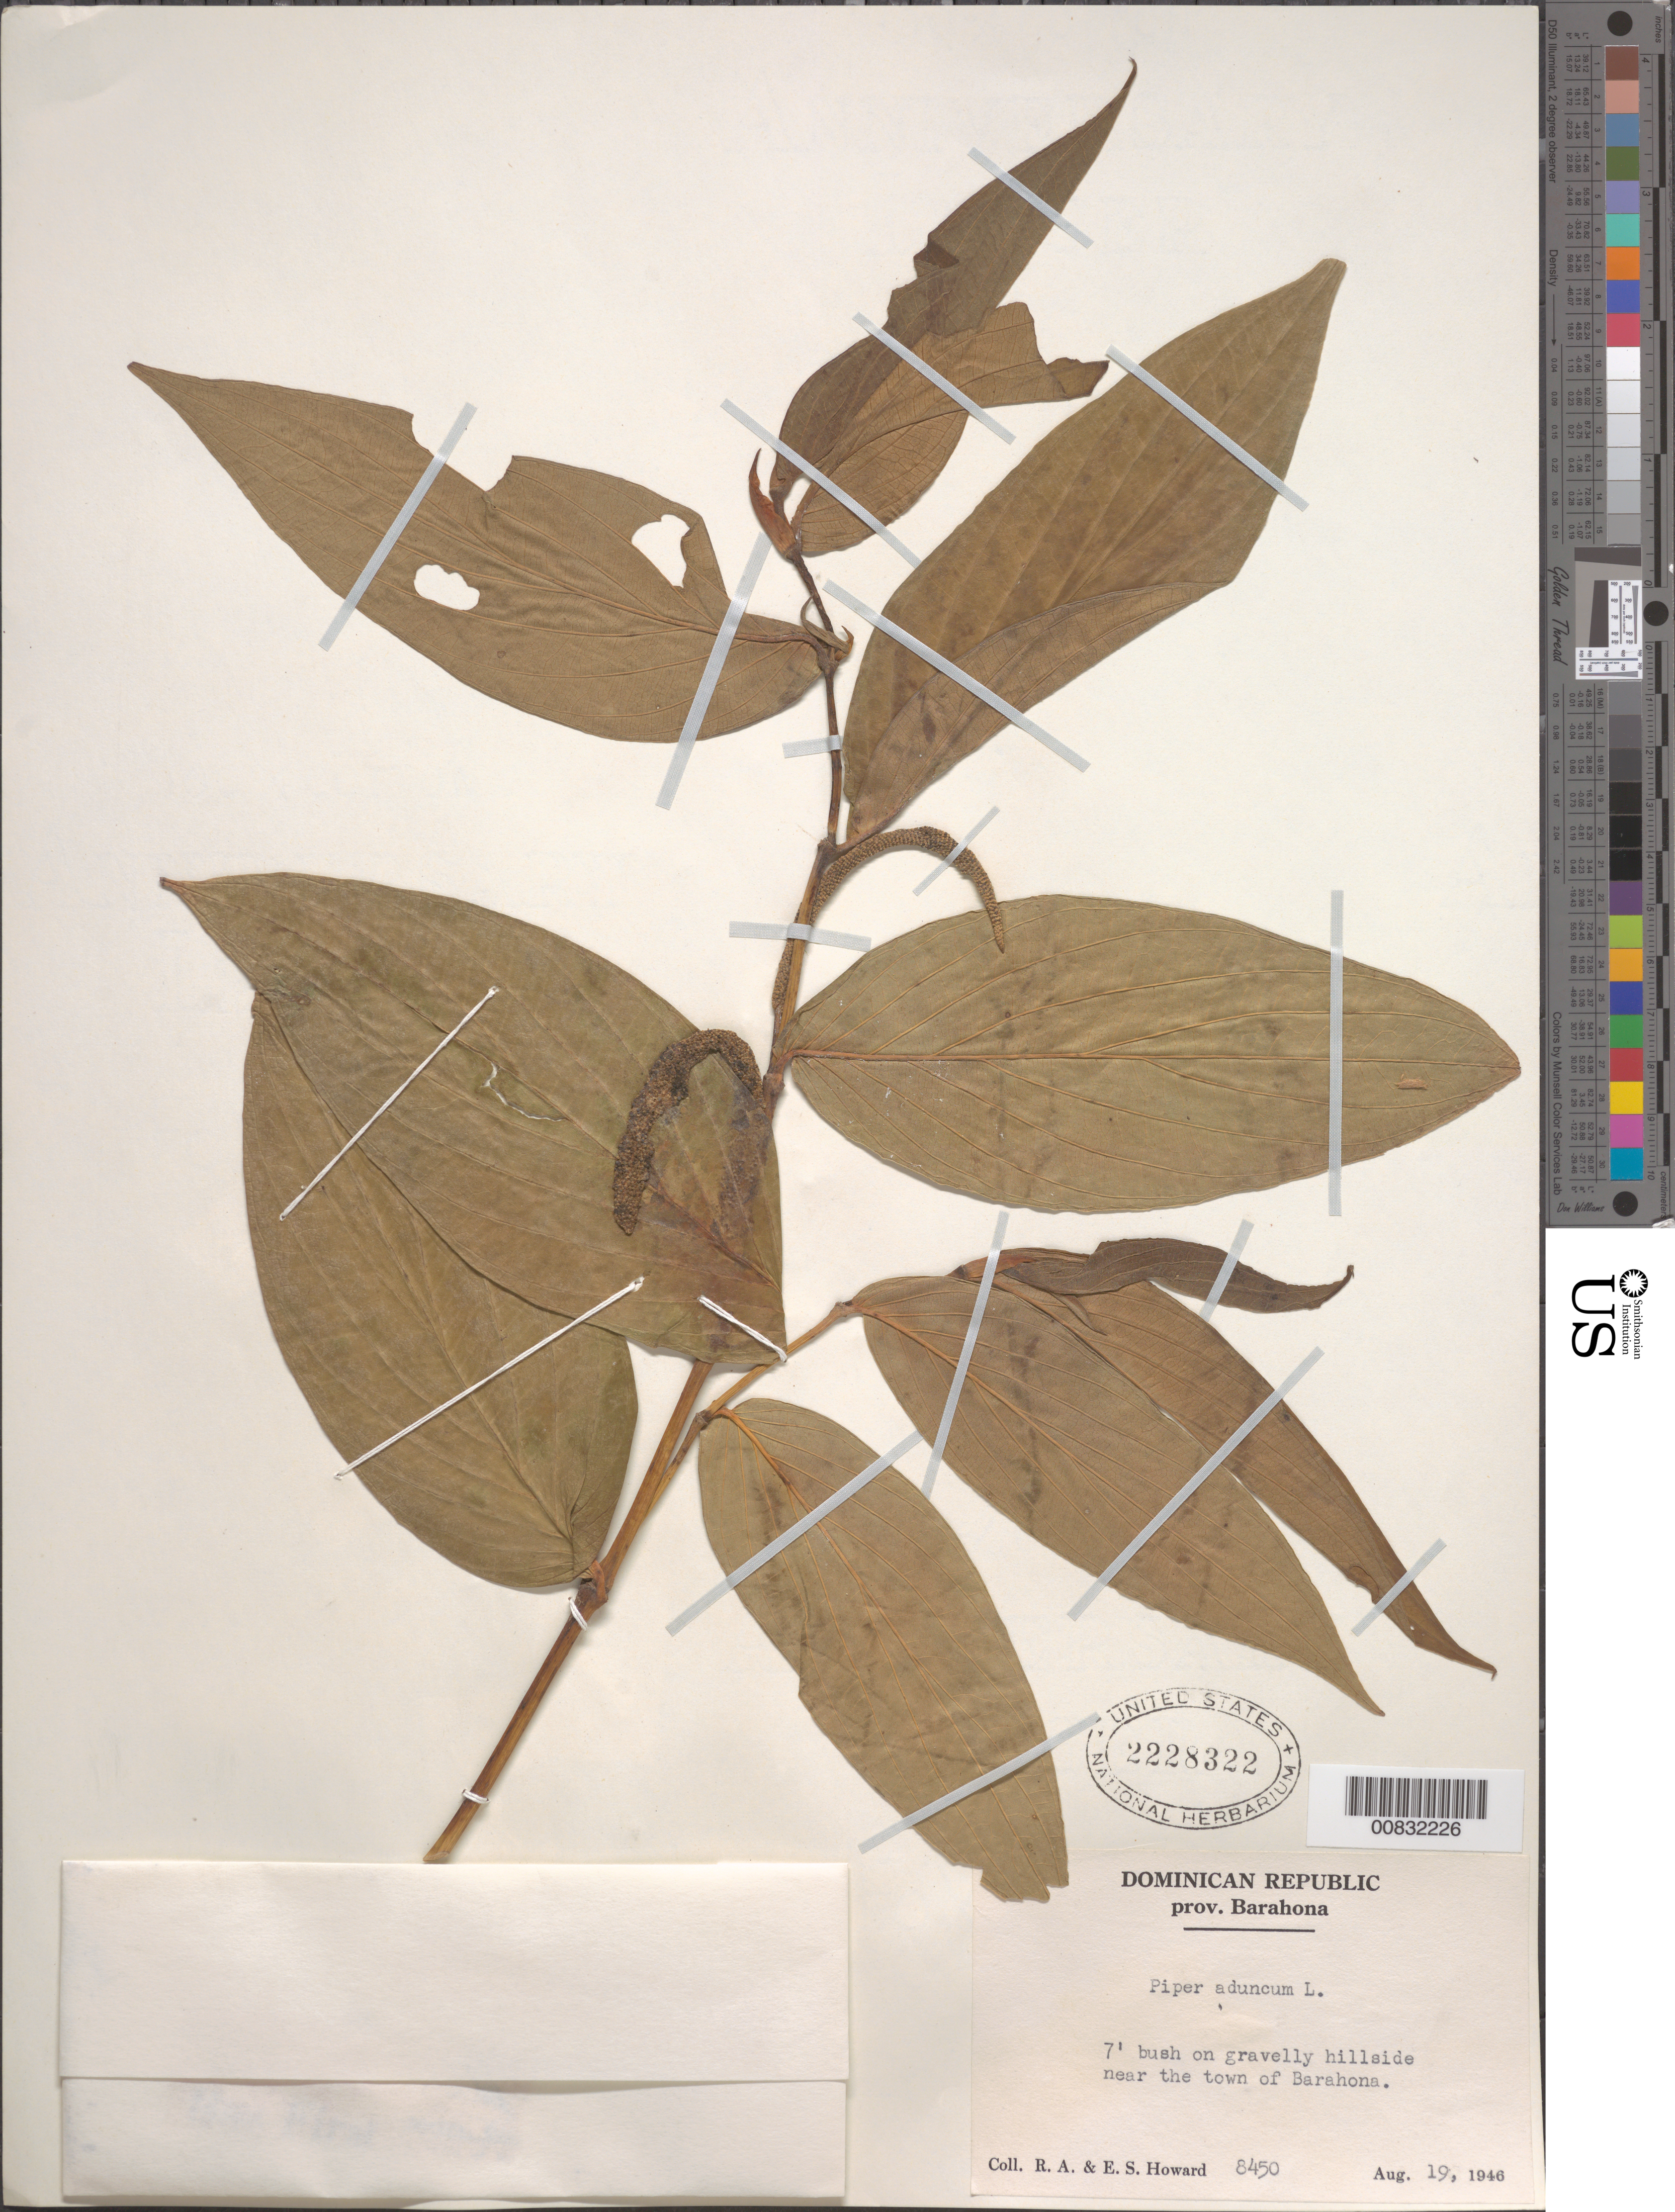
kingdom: Plantae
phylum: Tracheophyta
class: Magnoliopsida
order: Piperales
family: Piperaceae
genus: Piper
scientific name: Piper aduncum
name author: L.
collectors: R. A. Howard & E. S. Howard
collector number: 8450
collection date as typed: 19 Aug 1946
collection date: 1946-08-19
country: Dominican Republic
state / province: Barahona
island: Hispaniola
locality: Near the town of Barahona.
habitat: Gravelly hillside.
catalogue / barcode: US 2228322